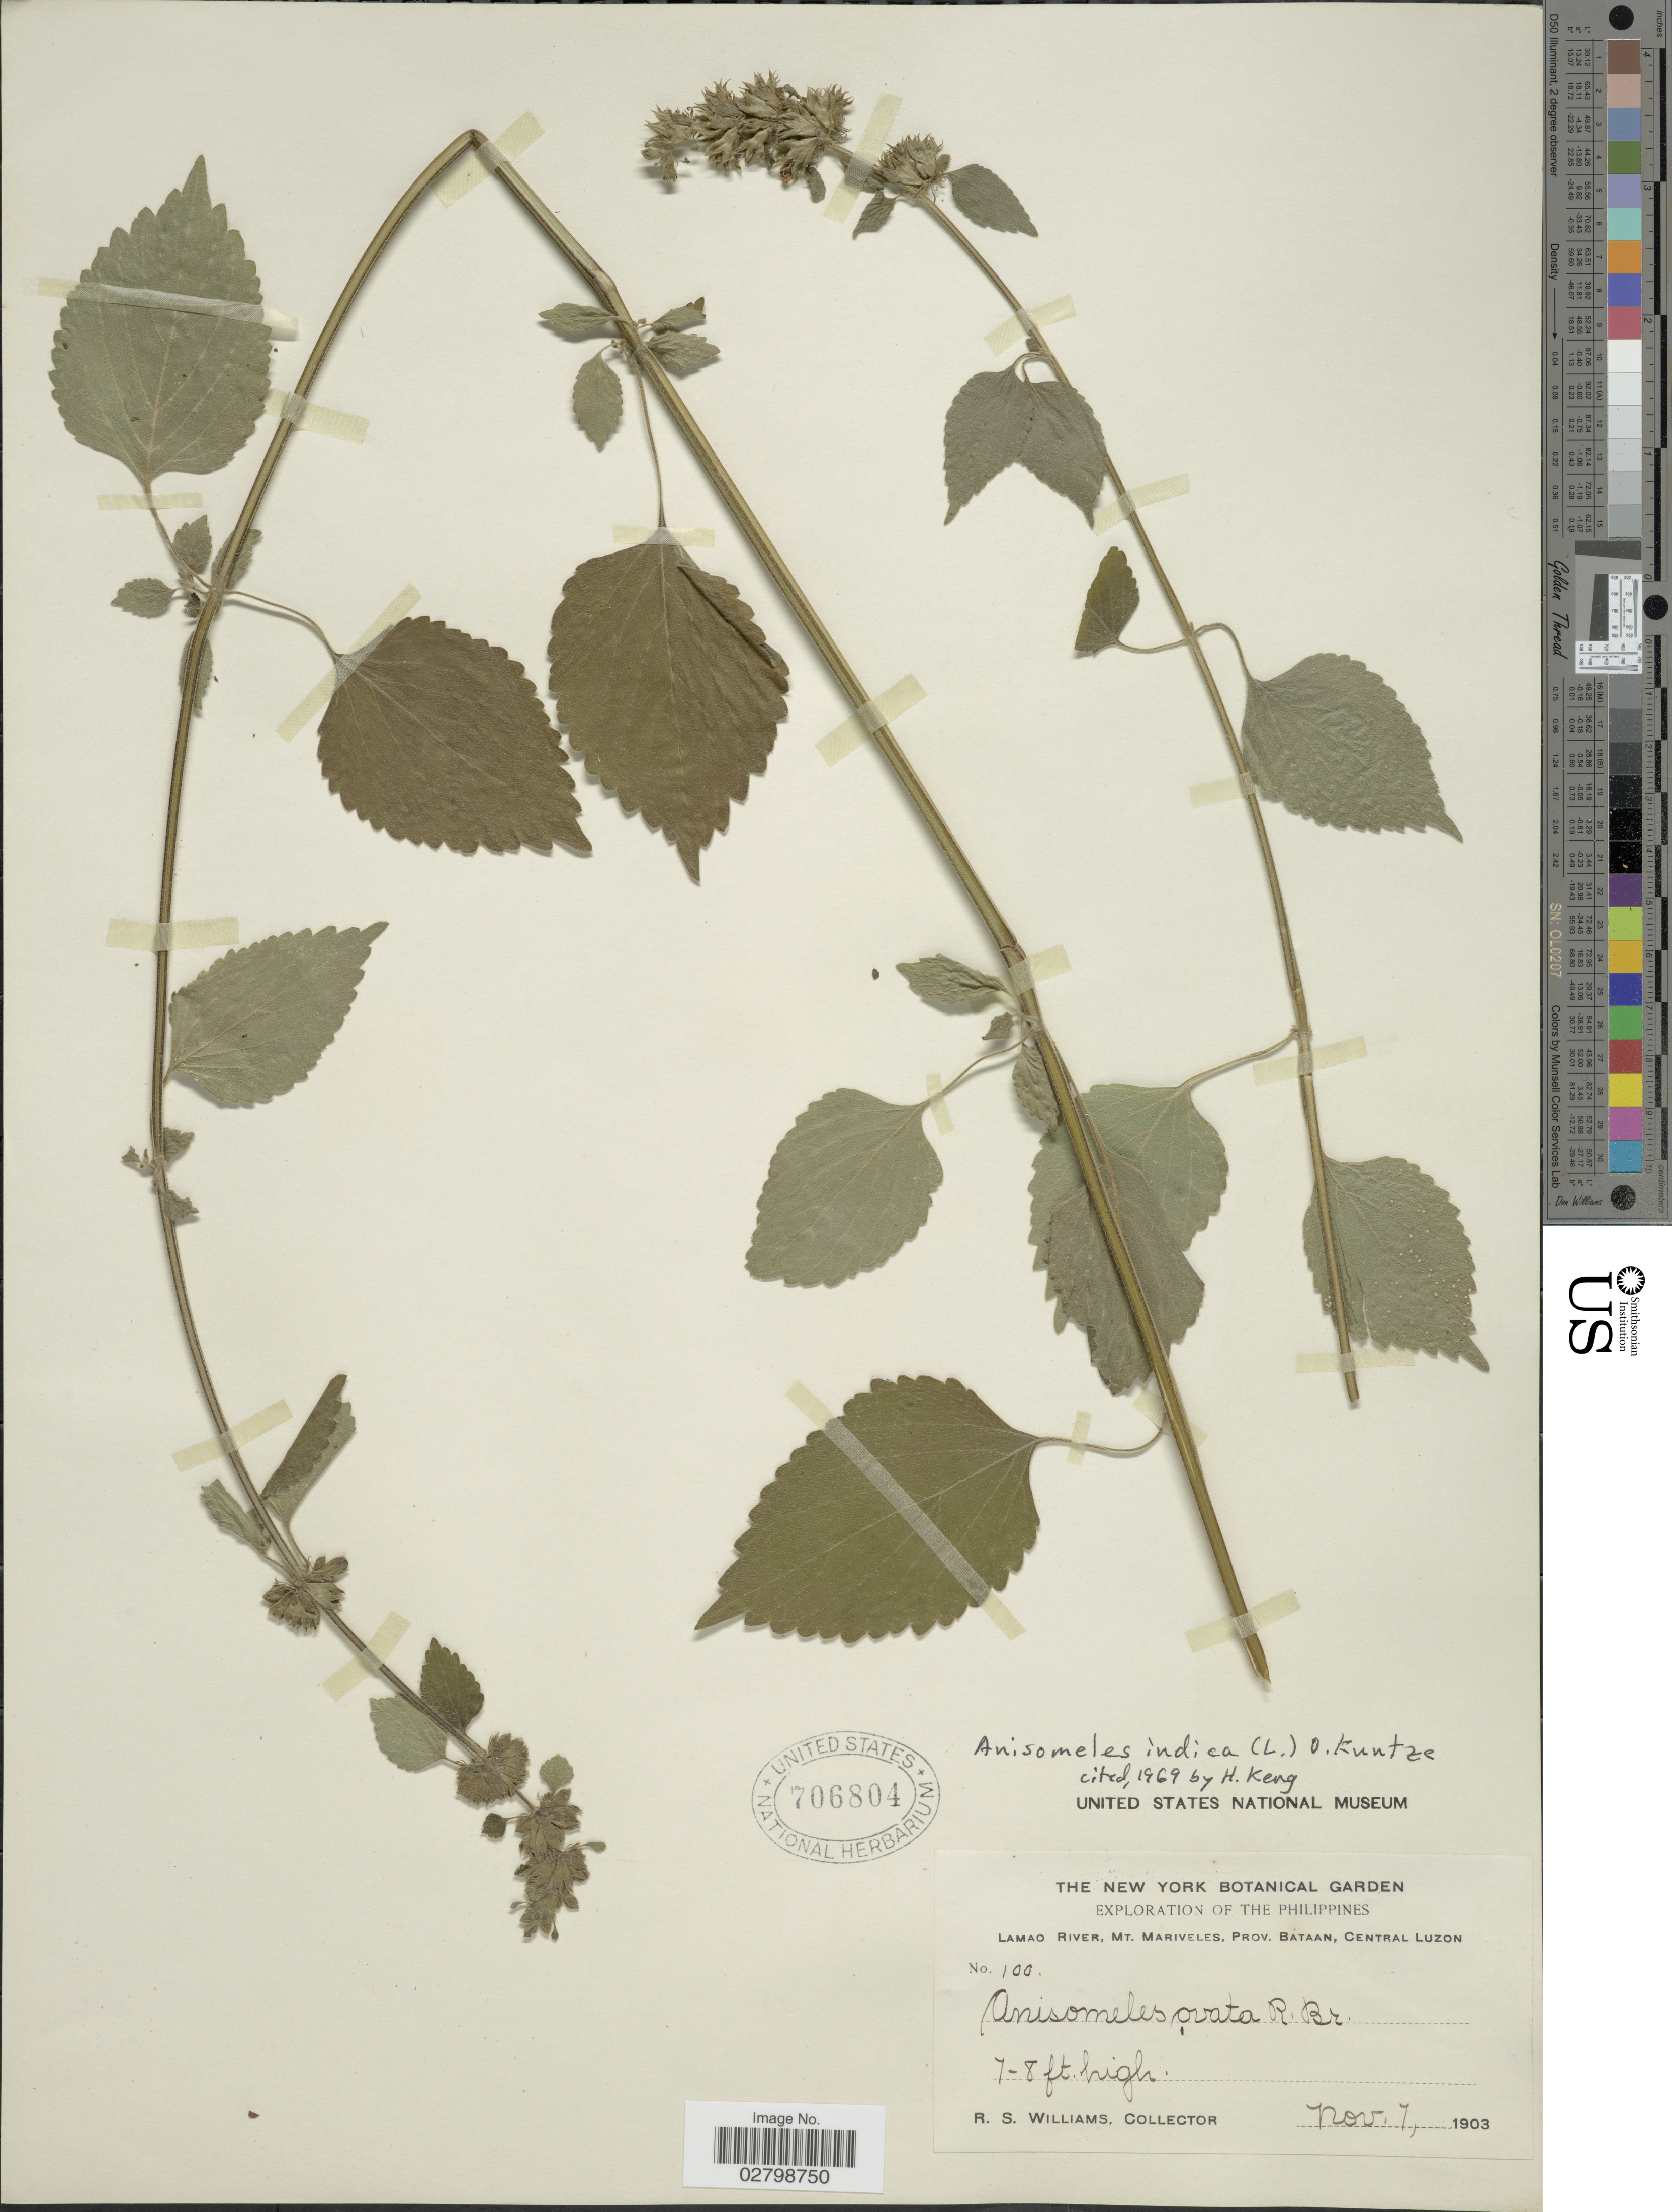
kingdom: Plantae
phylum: Tracheophyta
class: Magnoliopsida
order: Lamiales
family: Lamiaceae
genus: Anisomeles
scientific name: Anisomeles indica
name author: (L.) Kuntze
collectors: R. S. Williams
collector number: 100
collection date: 1903-11-07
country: Philippines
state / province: Central Luzon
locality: Lamao River, Mt. Mariveles, Prov. Bataan.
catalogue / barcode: US 706804